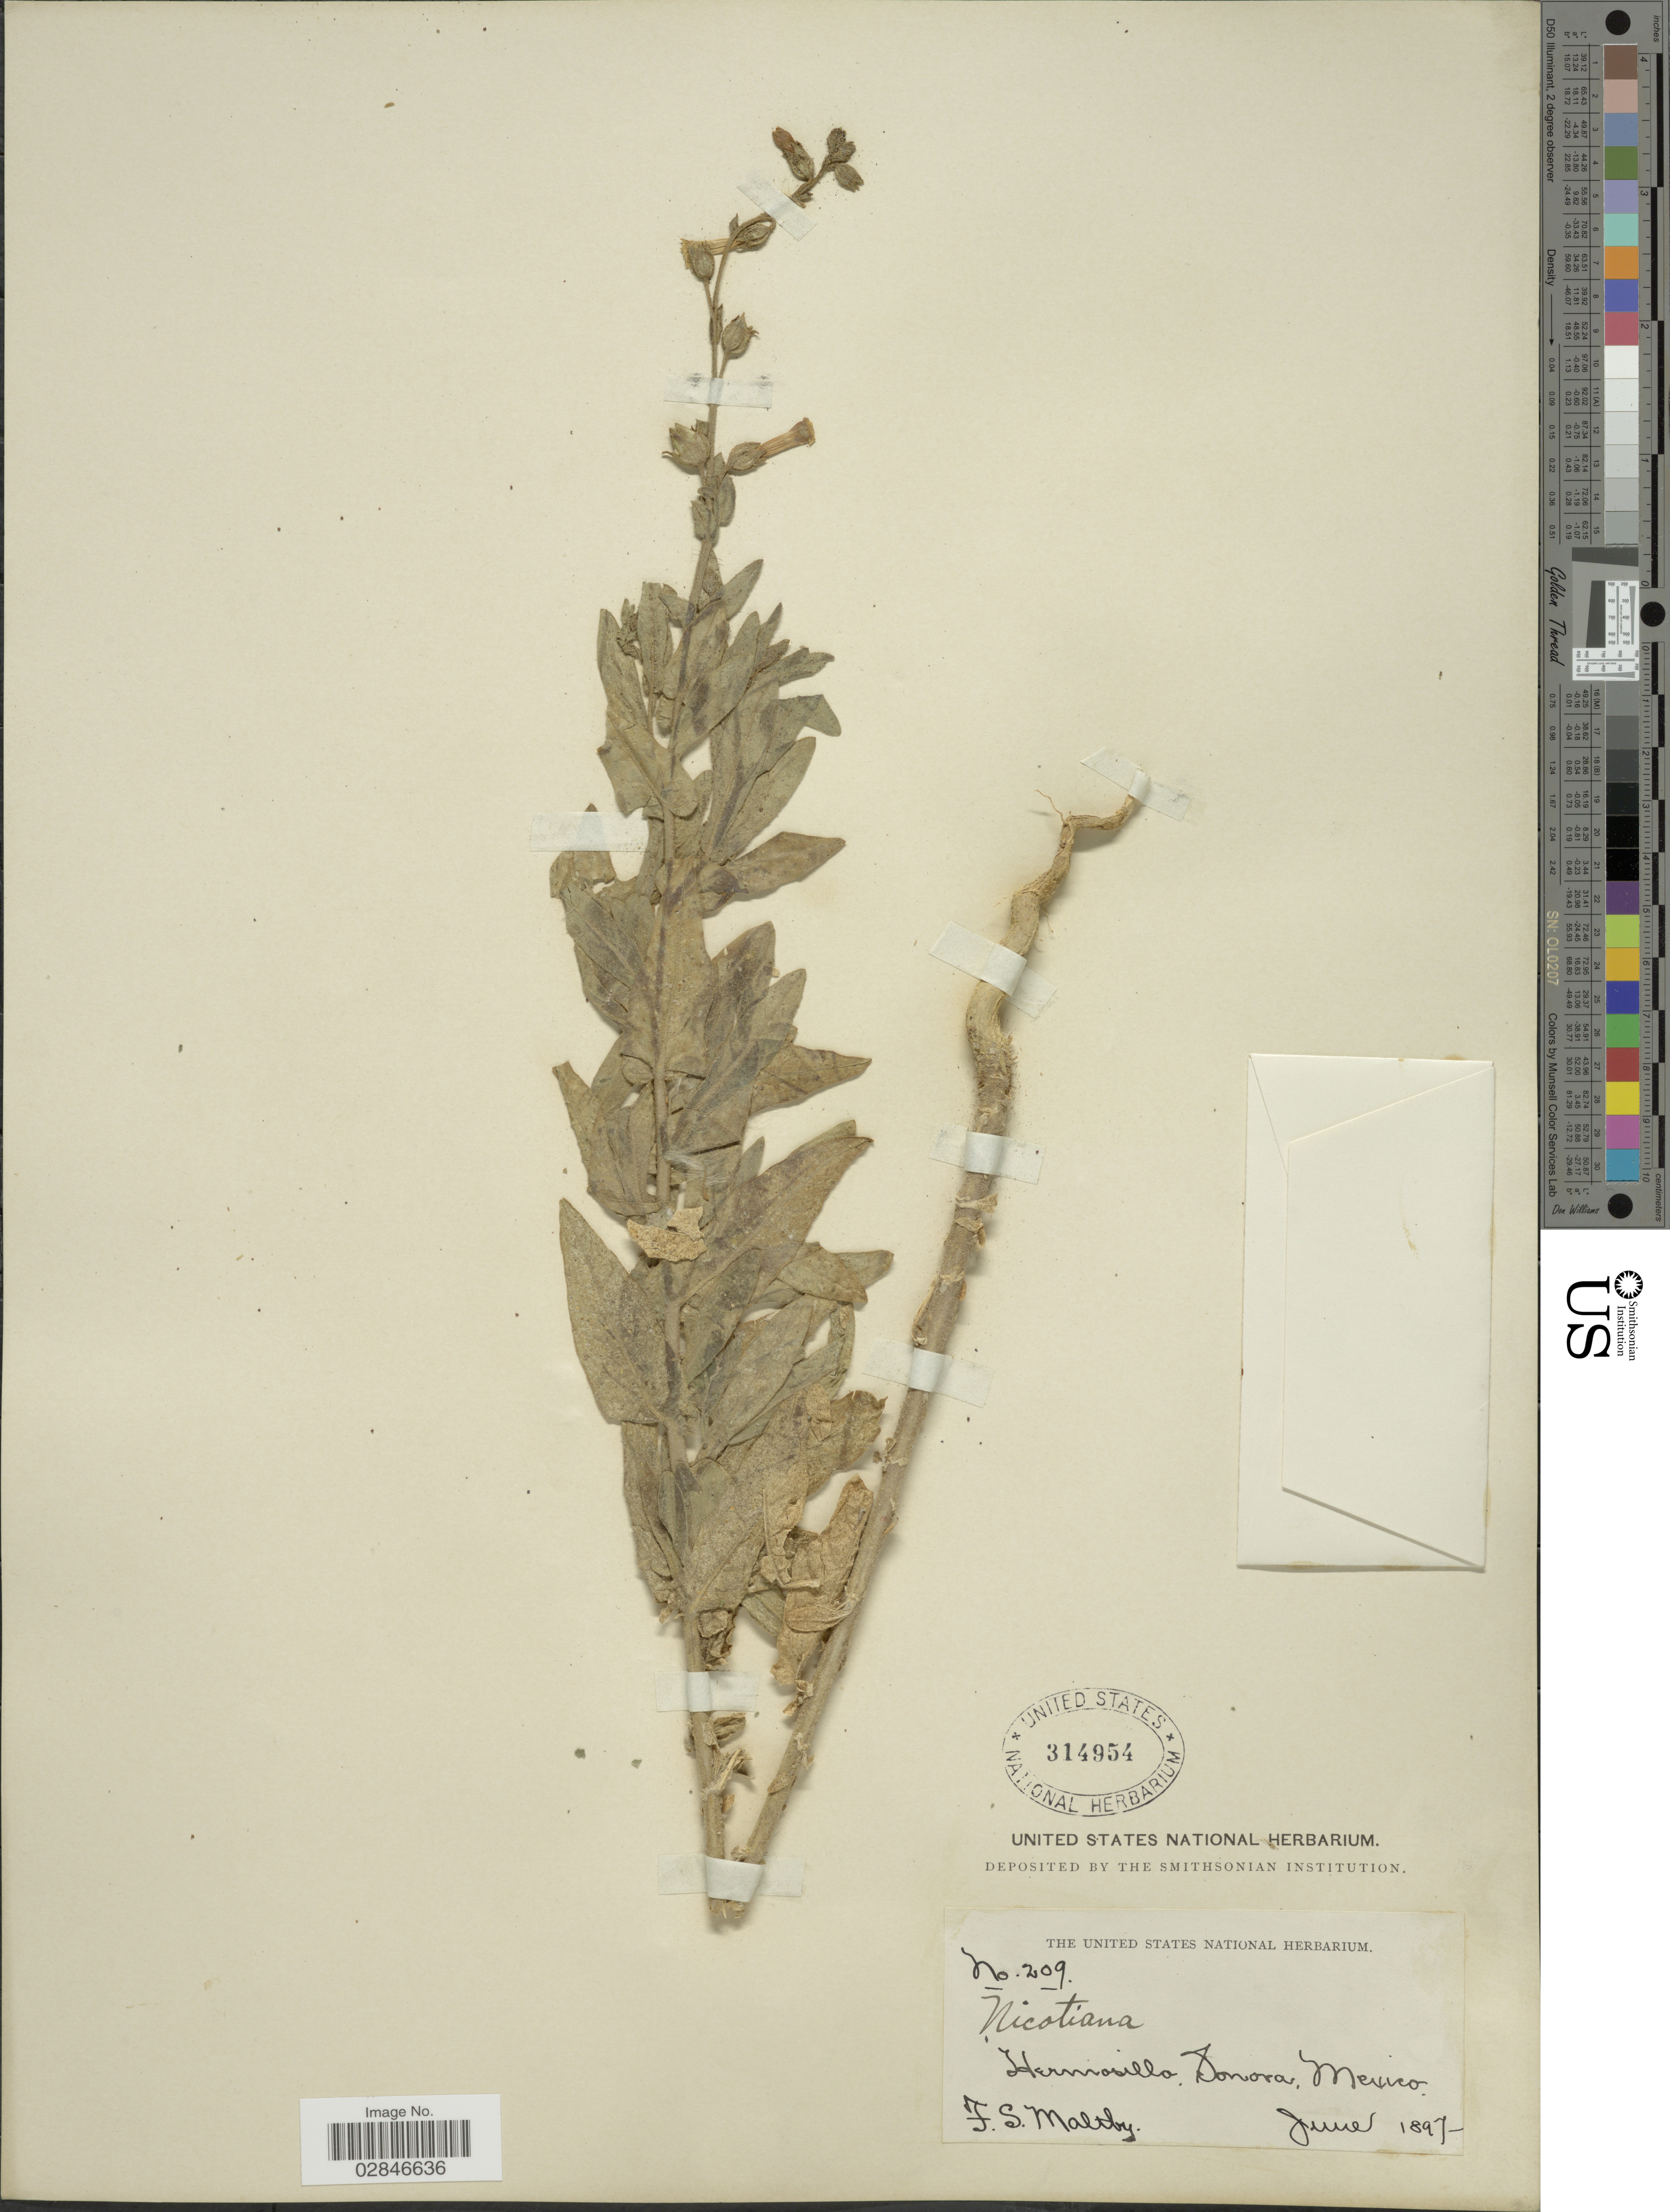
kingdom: Plantae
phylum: Tracheophyta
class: Magnoliopsida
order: Solanales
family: Solanaceae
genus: Nicotiana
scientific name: Nicotiana trigonophylla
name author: Dunal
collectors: F. S. Maltby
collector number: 209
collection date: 1897-06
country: Mexico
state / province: Sonora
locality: Hermosillo.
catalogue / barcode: US 314954